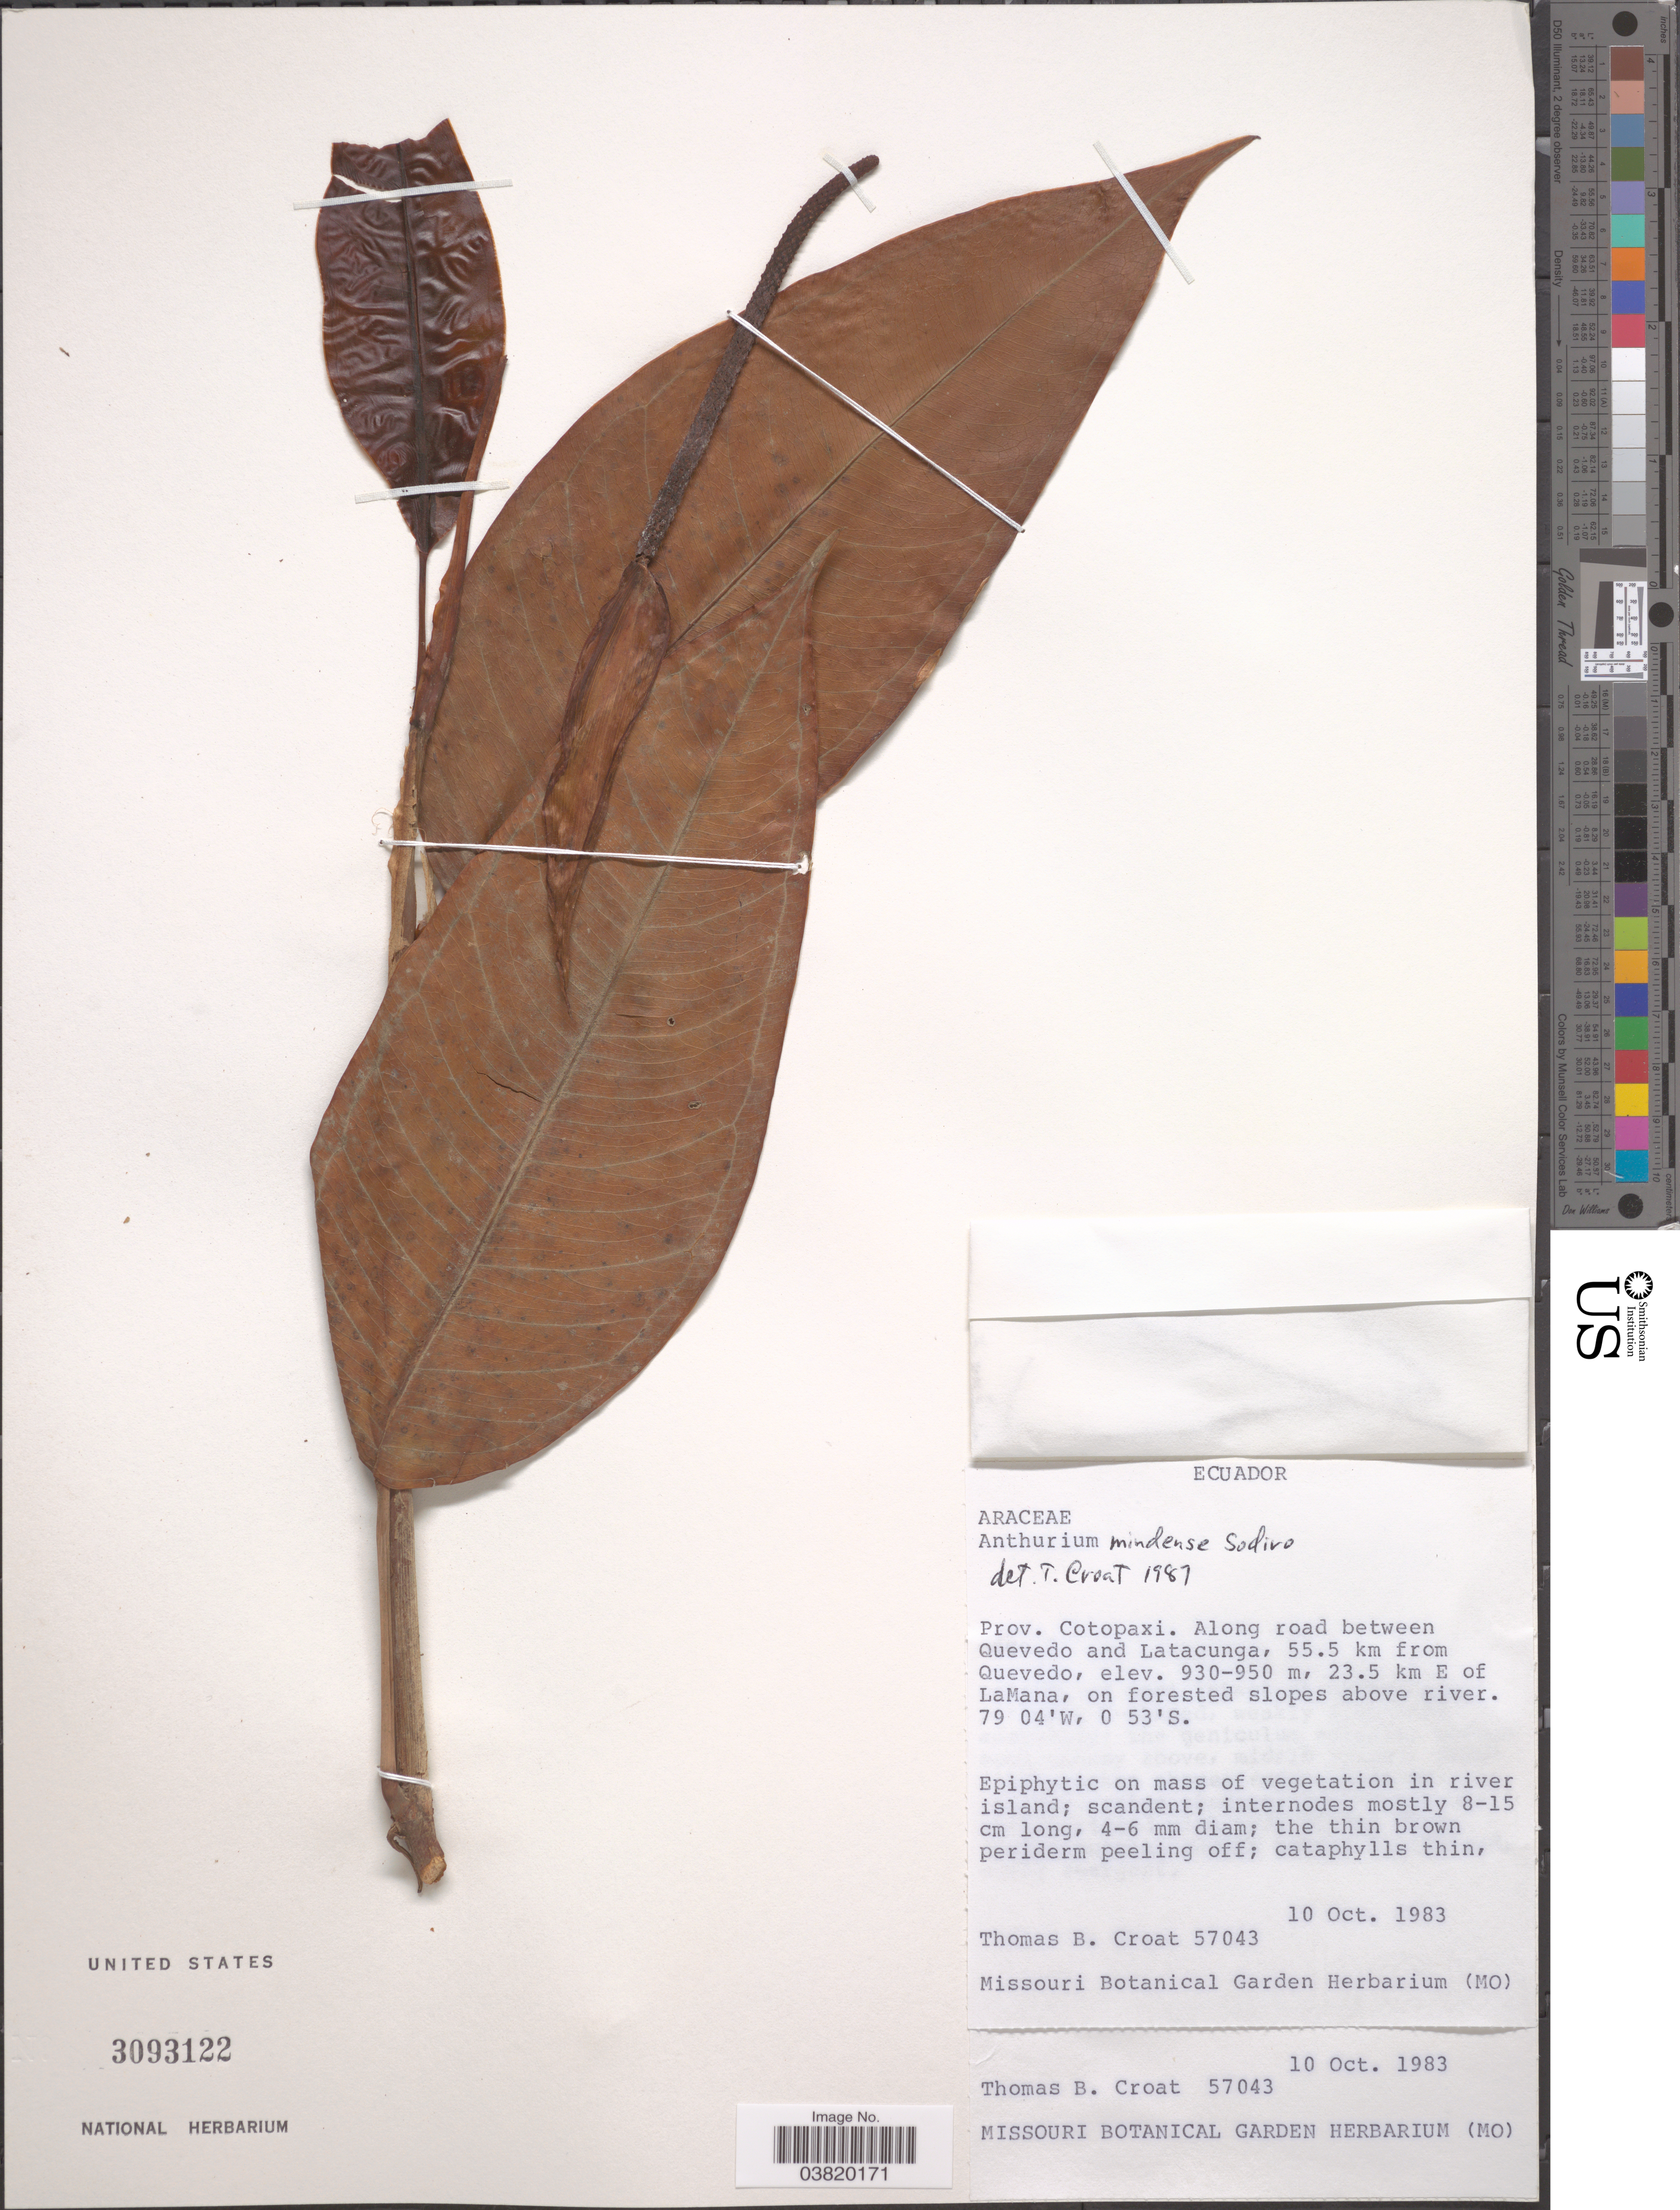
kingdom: Plantae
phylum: Tracheophyta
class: Liliopsida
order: Alismatales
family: Araceae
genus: Anthurium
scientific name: Anthurium mindense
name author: Sodiro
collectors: T. B. Croat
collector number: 57043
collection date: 1983-10-10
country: Ecuador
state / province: Cotopaxi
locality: Along road between Quevedo and Latacunga, 55.5 km from Quevedo, 23.5 km E of LaMana, on forested slopes above river.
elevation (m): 930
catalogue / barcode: US 3093122